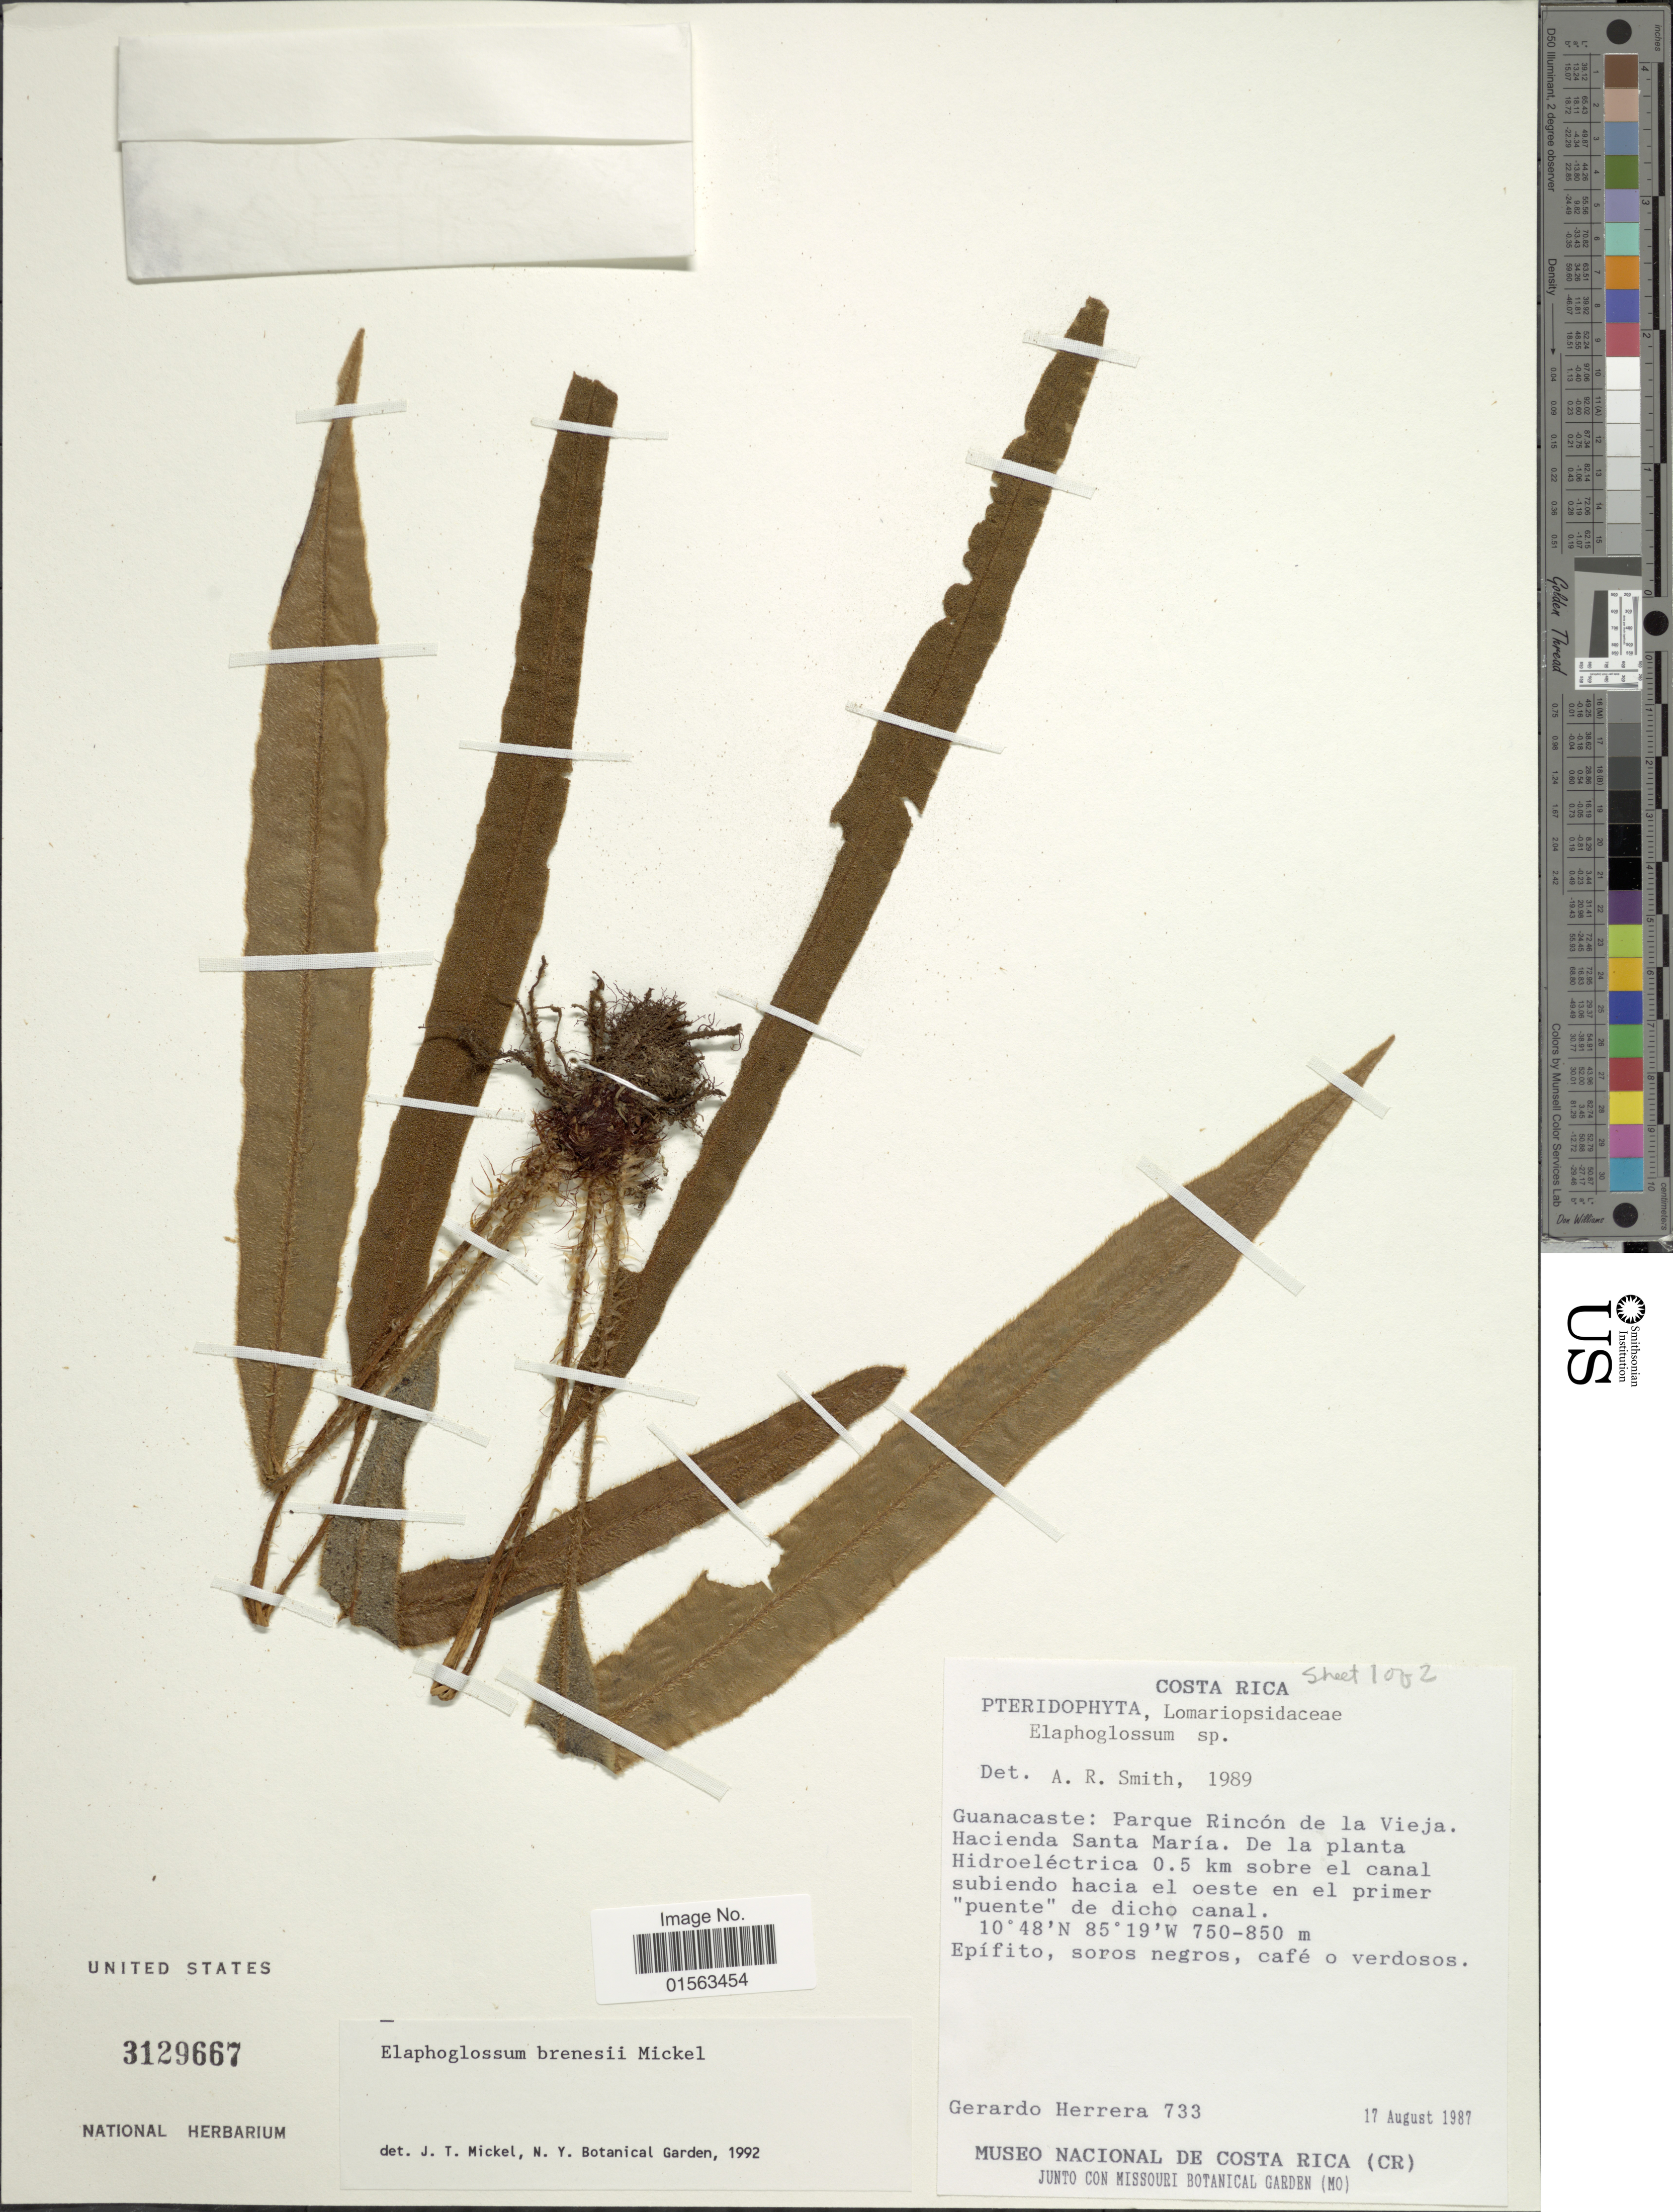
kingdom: Plantae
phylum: Tracheophyta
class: Polypodiopsida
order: Polypodiales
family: Dryopteridaceae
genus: Elaphoglossum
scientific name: Elaphoglossum brenesii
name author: Mickel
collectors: G. Herrera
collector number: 733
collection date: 1987-08-17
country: Costa Rica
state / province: Guanacaste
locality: Guanacaste: Parque Rincon de la Vieja, Hacienda Santa Maria, de la planta Hidroelectrica 0.5 km sobre el canal subiendo hacia el oeste en el primer puentede dicho canal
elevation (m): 750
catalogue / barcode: US 3129667